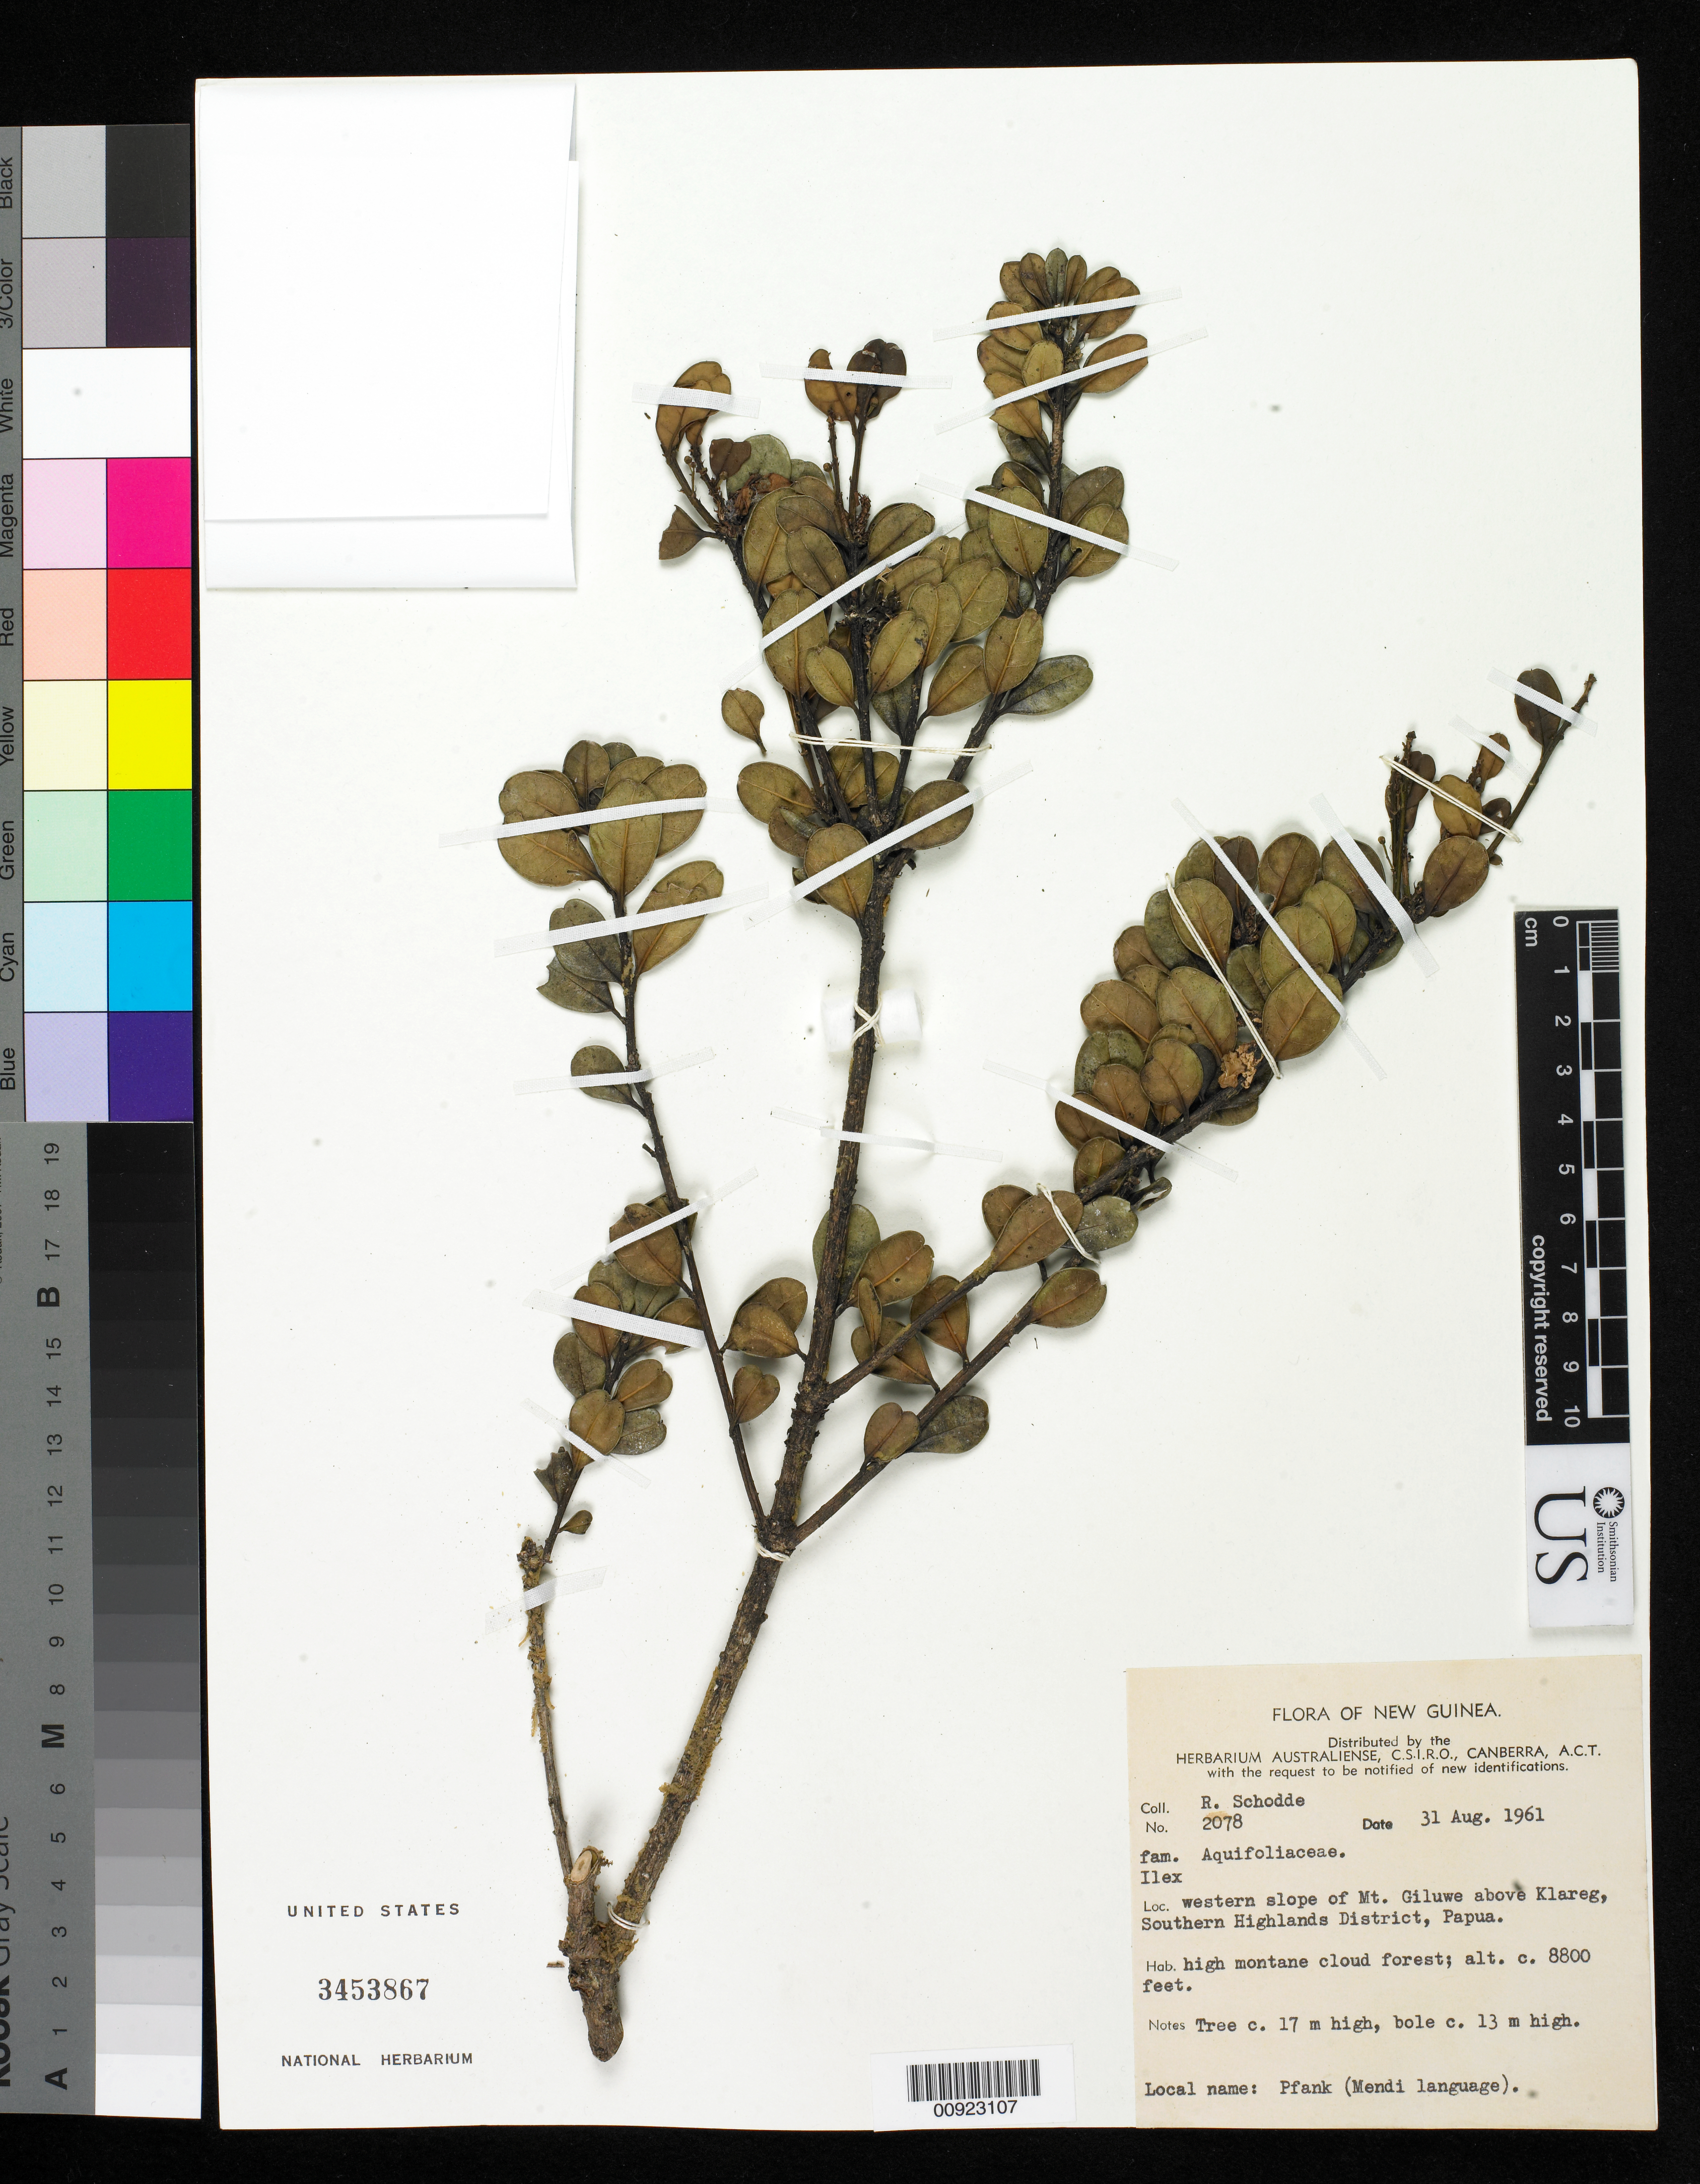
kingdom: Plantae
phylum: Tracheophyta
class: Magnoliopsida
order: Aquifoliales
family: Aquifoliaceae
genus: Ilex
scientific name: Ilex sp.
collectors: R. Schodde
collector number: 2078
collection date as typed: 31 Aug 1961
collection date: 1961-08-31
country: Papua New Guinea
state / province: Southern Highlands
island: New Guinea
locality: Western slope of Mt. Giluwe, above Klareg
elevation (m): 2682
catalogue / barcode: US 3453867